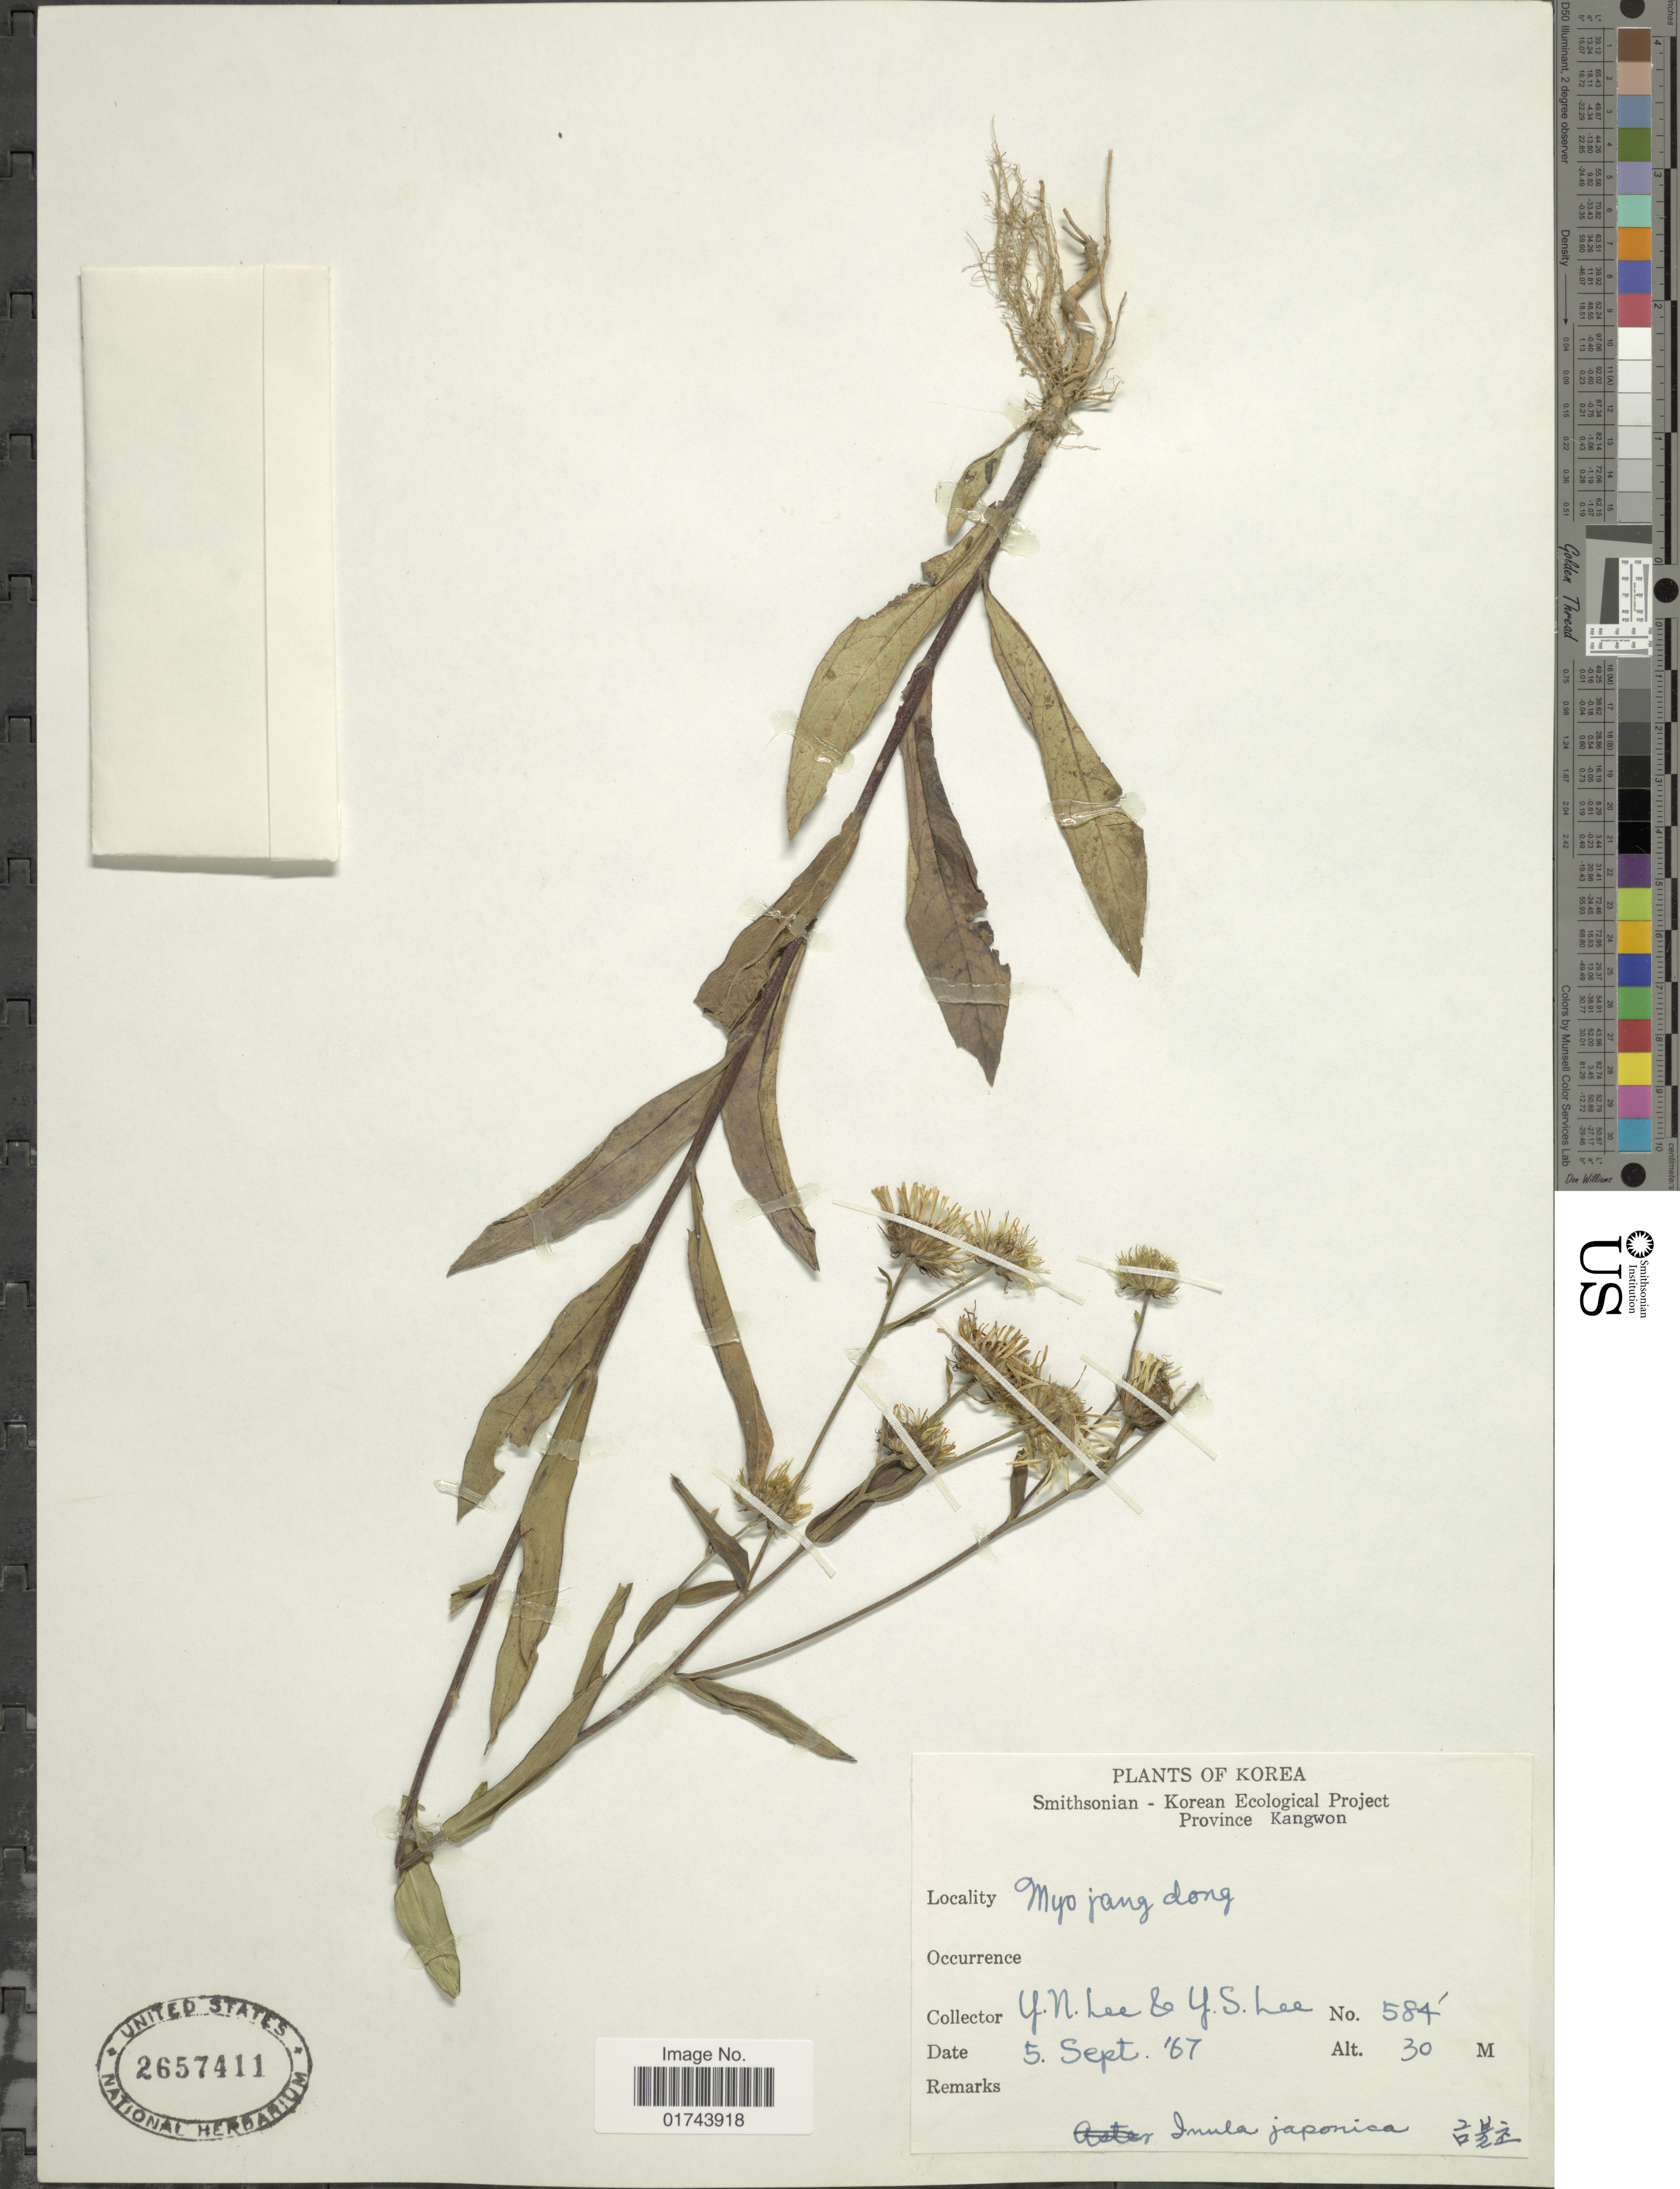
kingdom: Plantae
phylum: Tracheophyta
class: Magnoliopsida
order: Asterales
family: Asteraceae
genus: Inula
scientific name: Inula britannica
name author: L.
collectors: Y. N. Lee & Y. S. Lee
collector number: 584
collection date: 1967-09-05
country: South Korea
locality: Myo jang dong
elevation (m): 30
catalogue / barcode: US 2657411